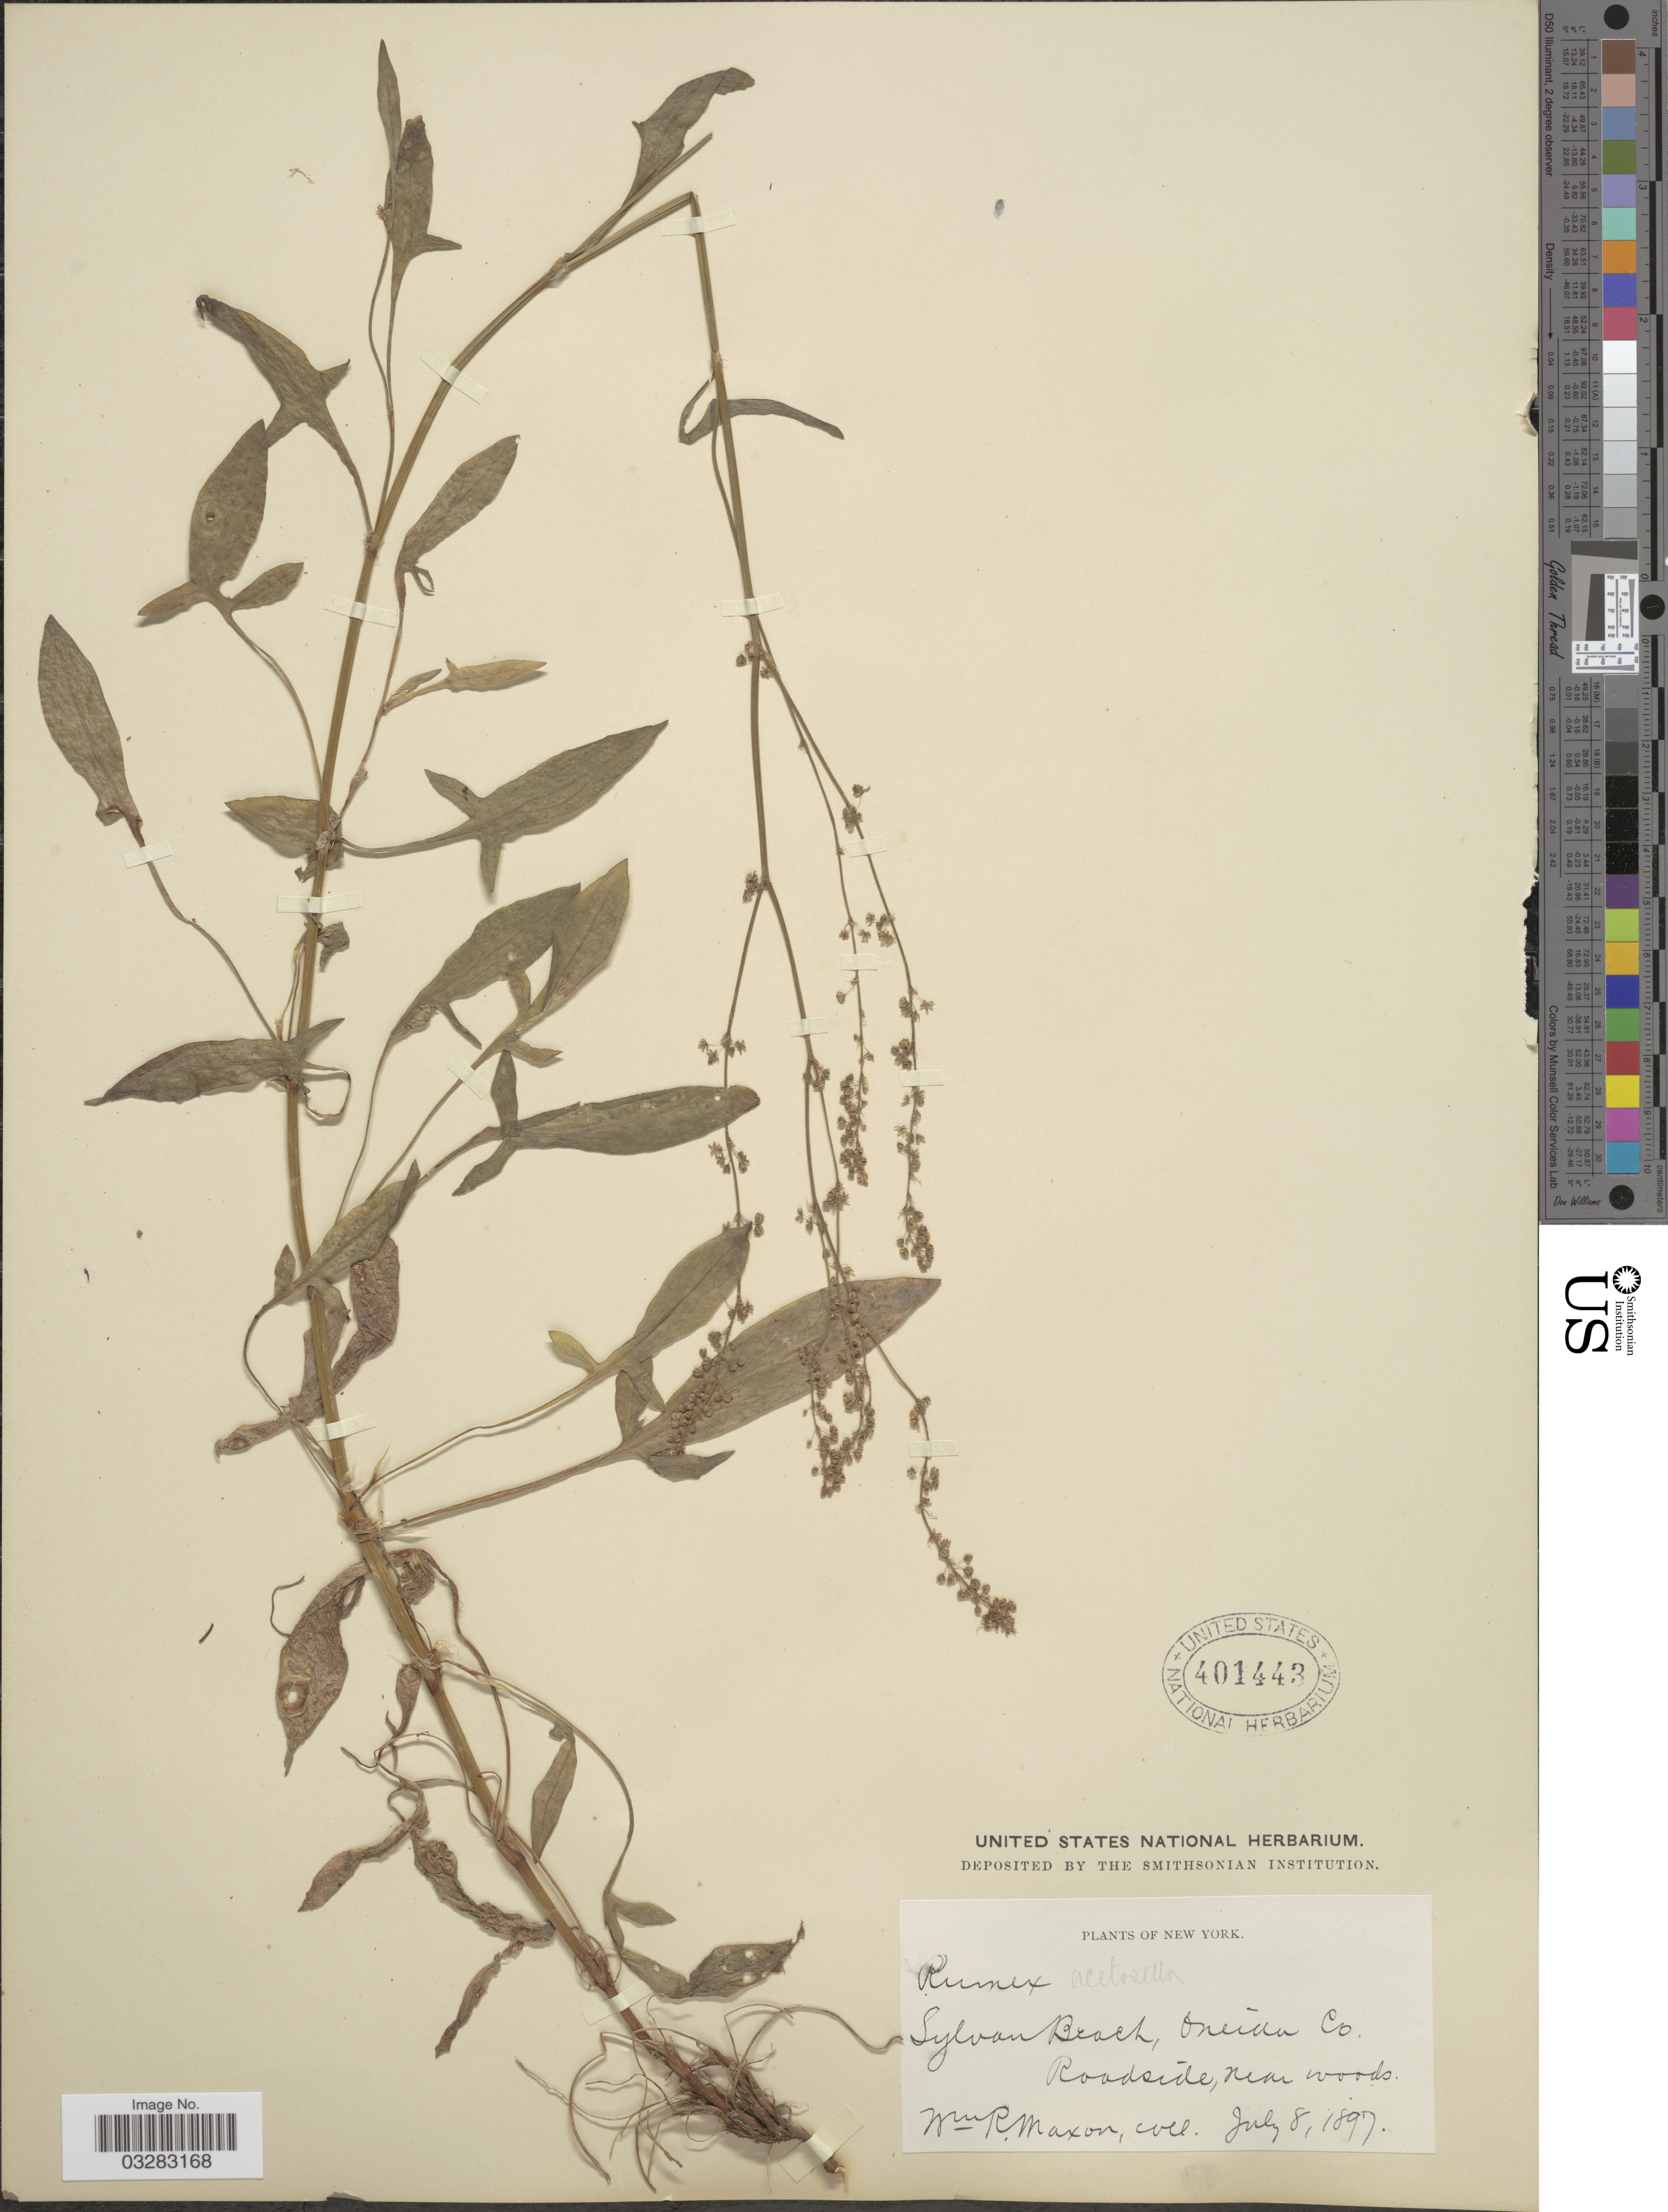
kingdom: Plantae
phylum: Tracheophyta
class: Magnoliopsida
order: Caryophyllales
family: Polygonaceae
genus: Rumex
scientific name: Rumex acetosella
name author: L.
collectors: W. R. Maxon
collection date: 1897-07-08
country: United States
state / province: New York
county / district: Oneida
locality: Sylvan Branch, Oneida Co. Roadside, near woods.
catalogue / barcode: US 401443